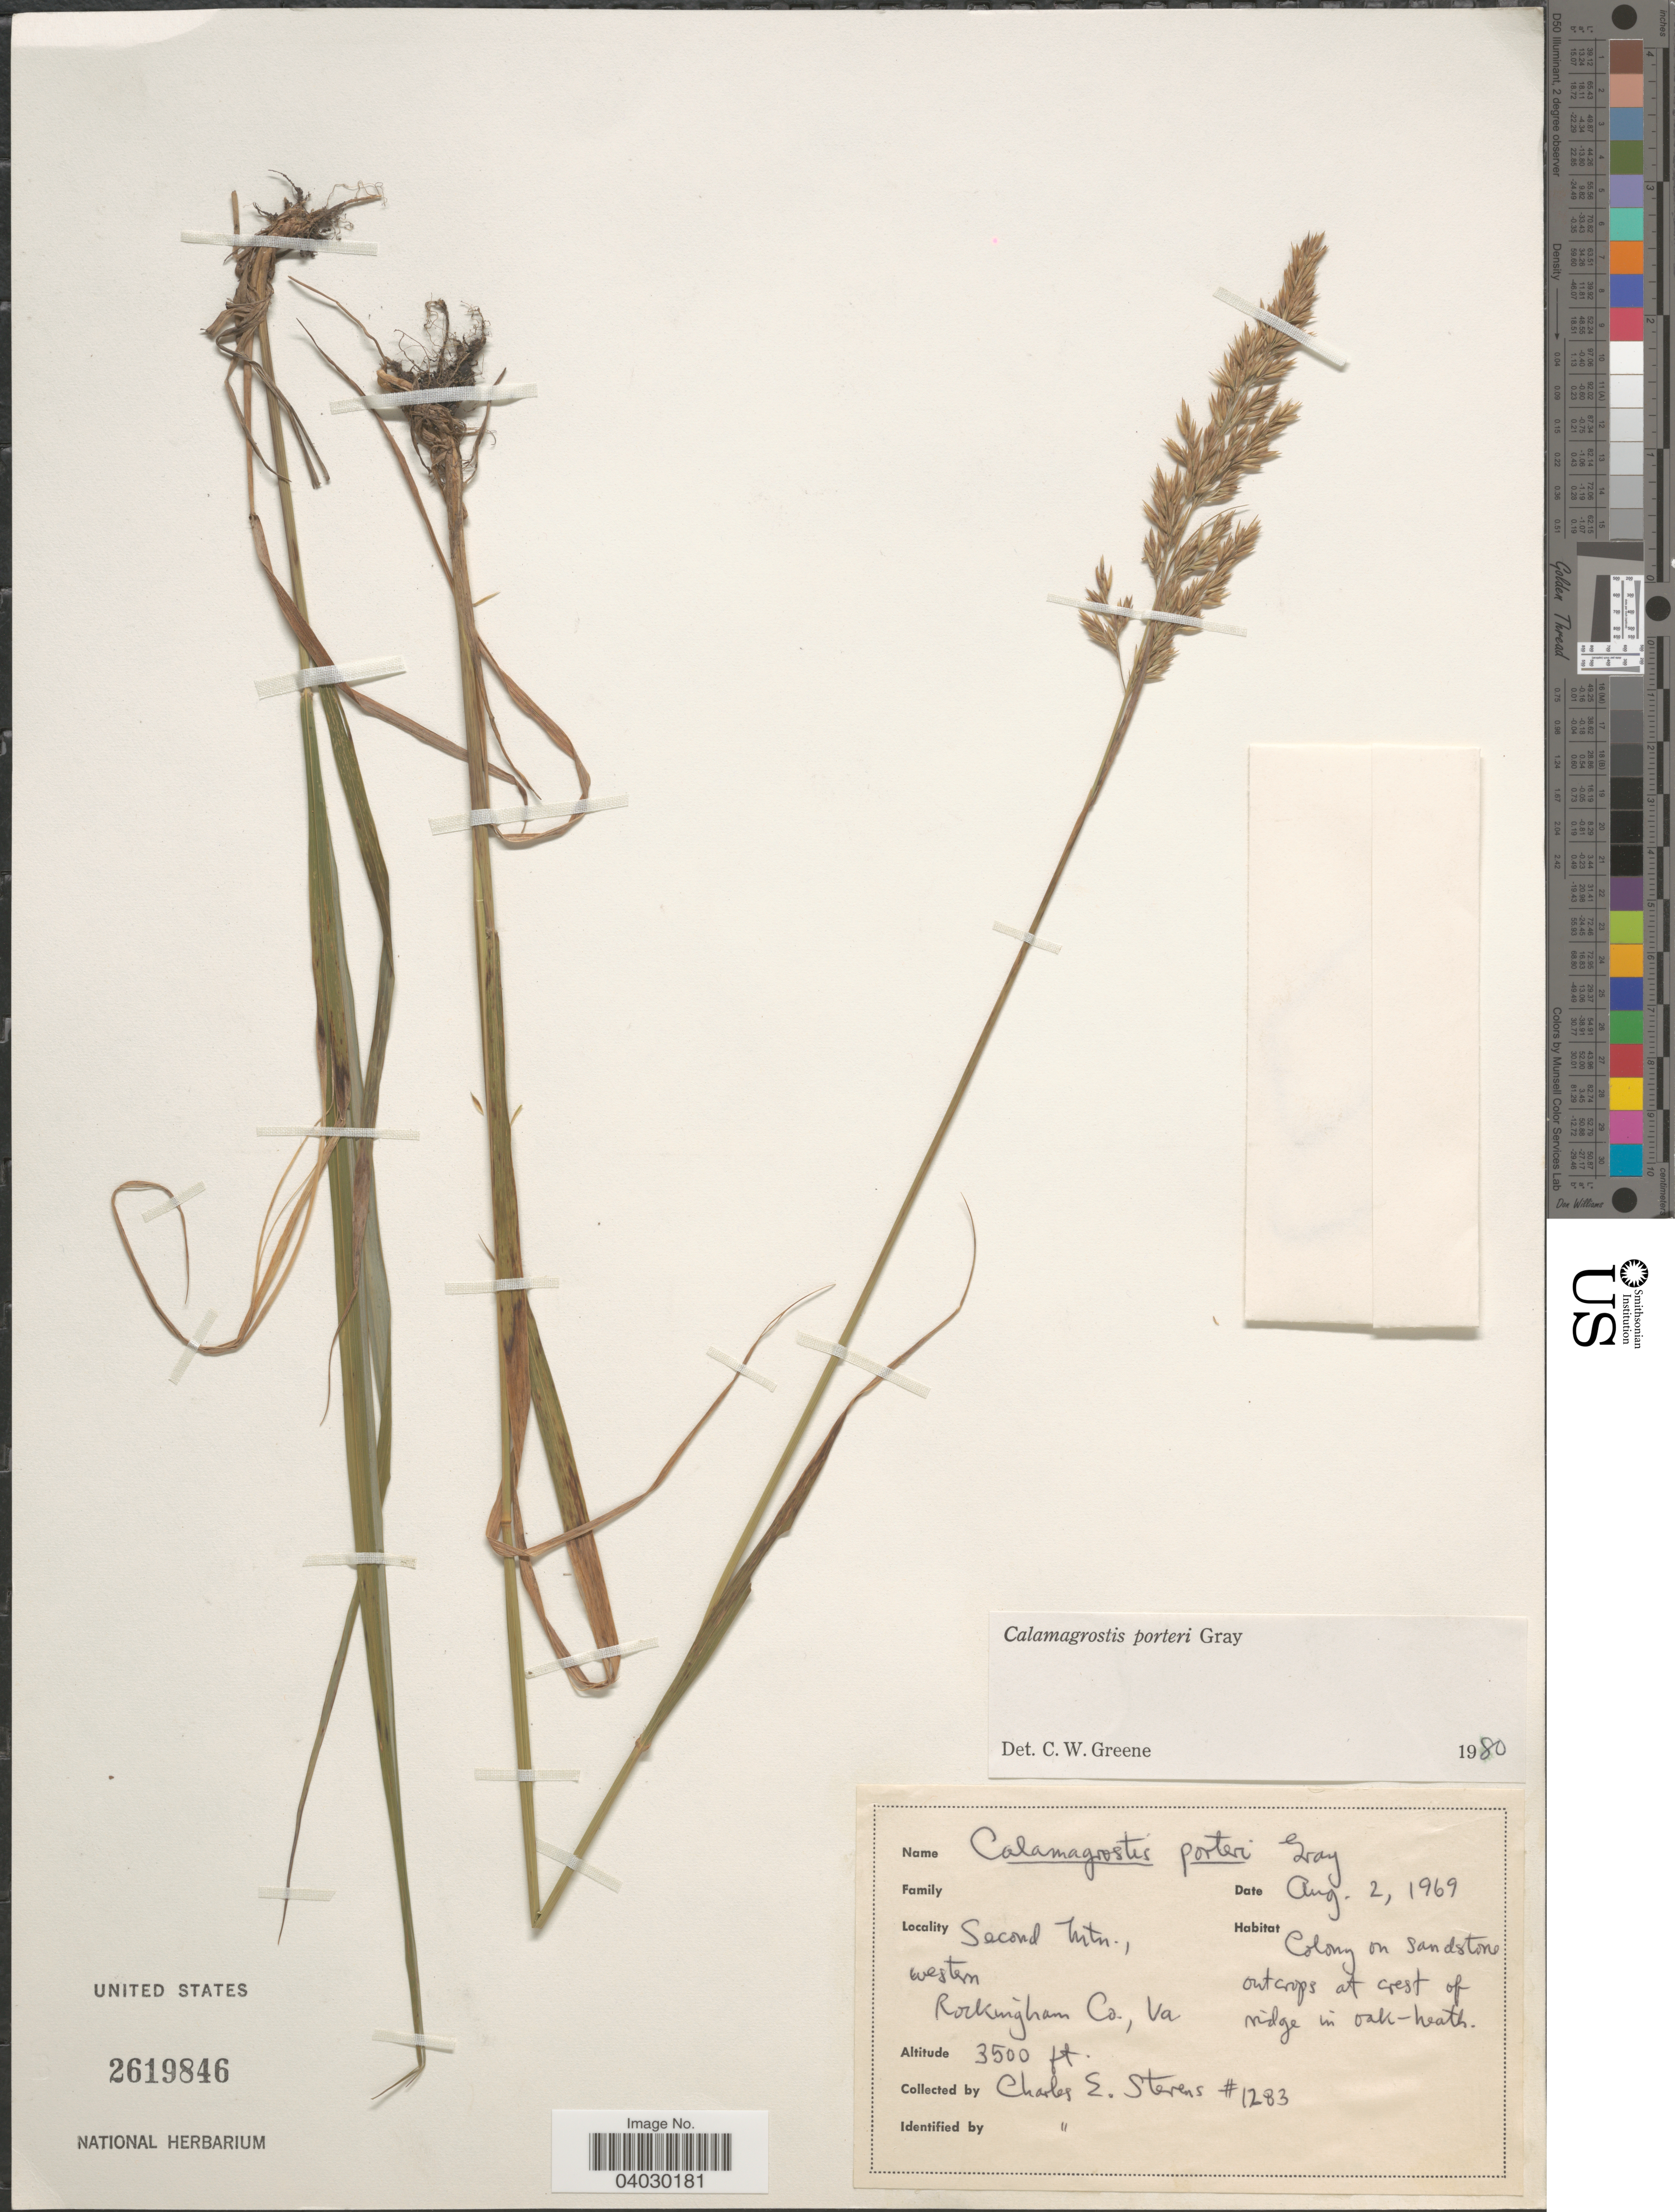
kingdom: Plantae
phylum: Tracheophyta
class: Liliopsida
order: Poales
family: Poaceae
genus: Calamagrostis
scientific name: Calamagrostis porteri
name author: A. Gray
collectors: C. Stevens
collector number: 1283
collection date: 1969-08-02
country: United States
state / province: Virginia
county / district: Rockingham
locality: Second Mtn., western. Rockingham Co. At west of ridge in oak-heath.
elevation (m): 1067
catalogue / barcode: US 2619846